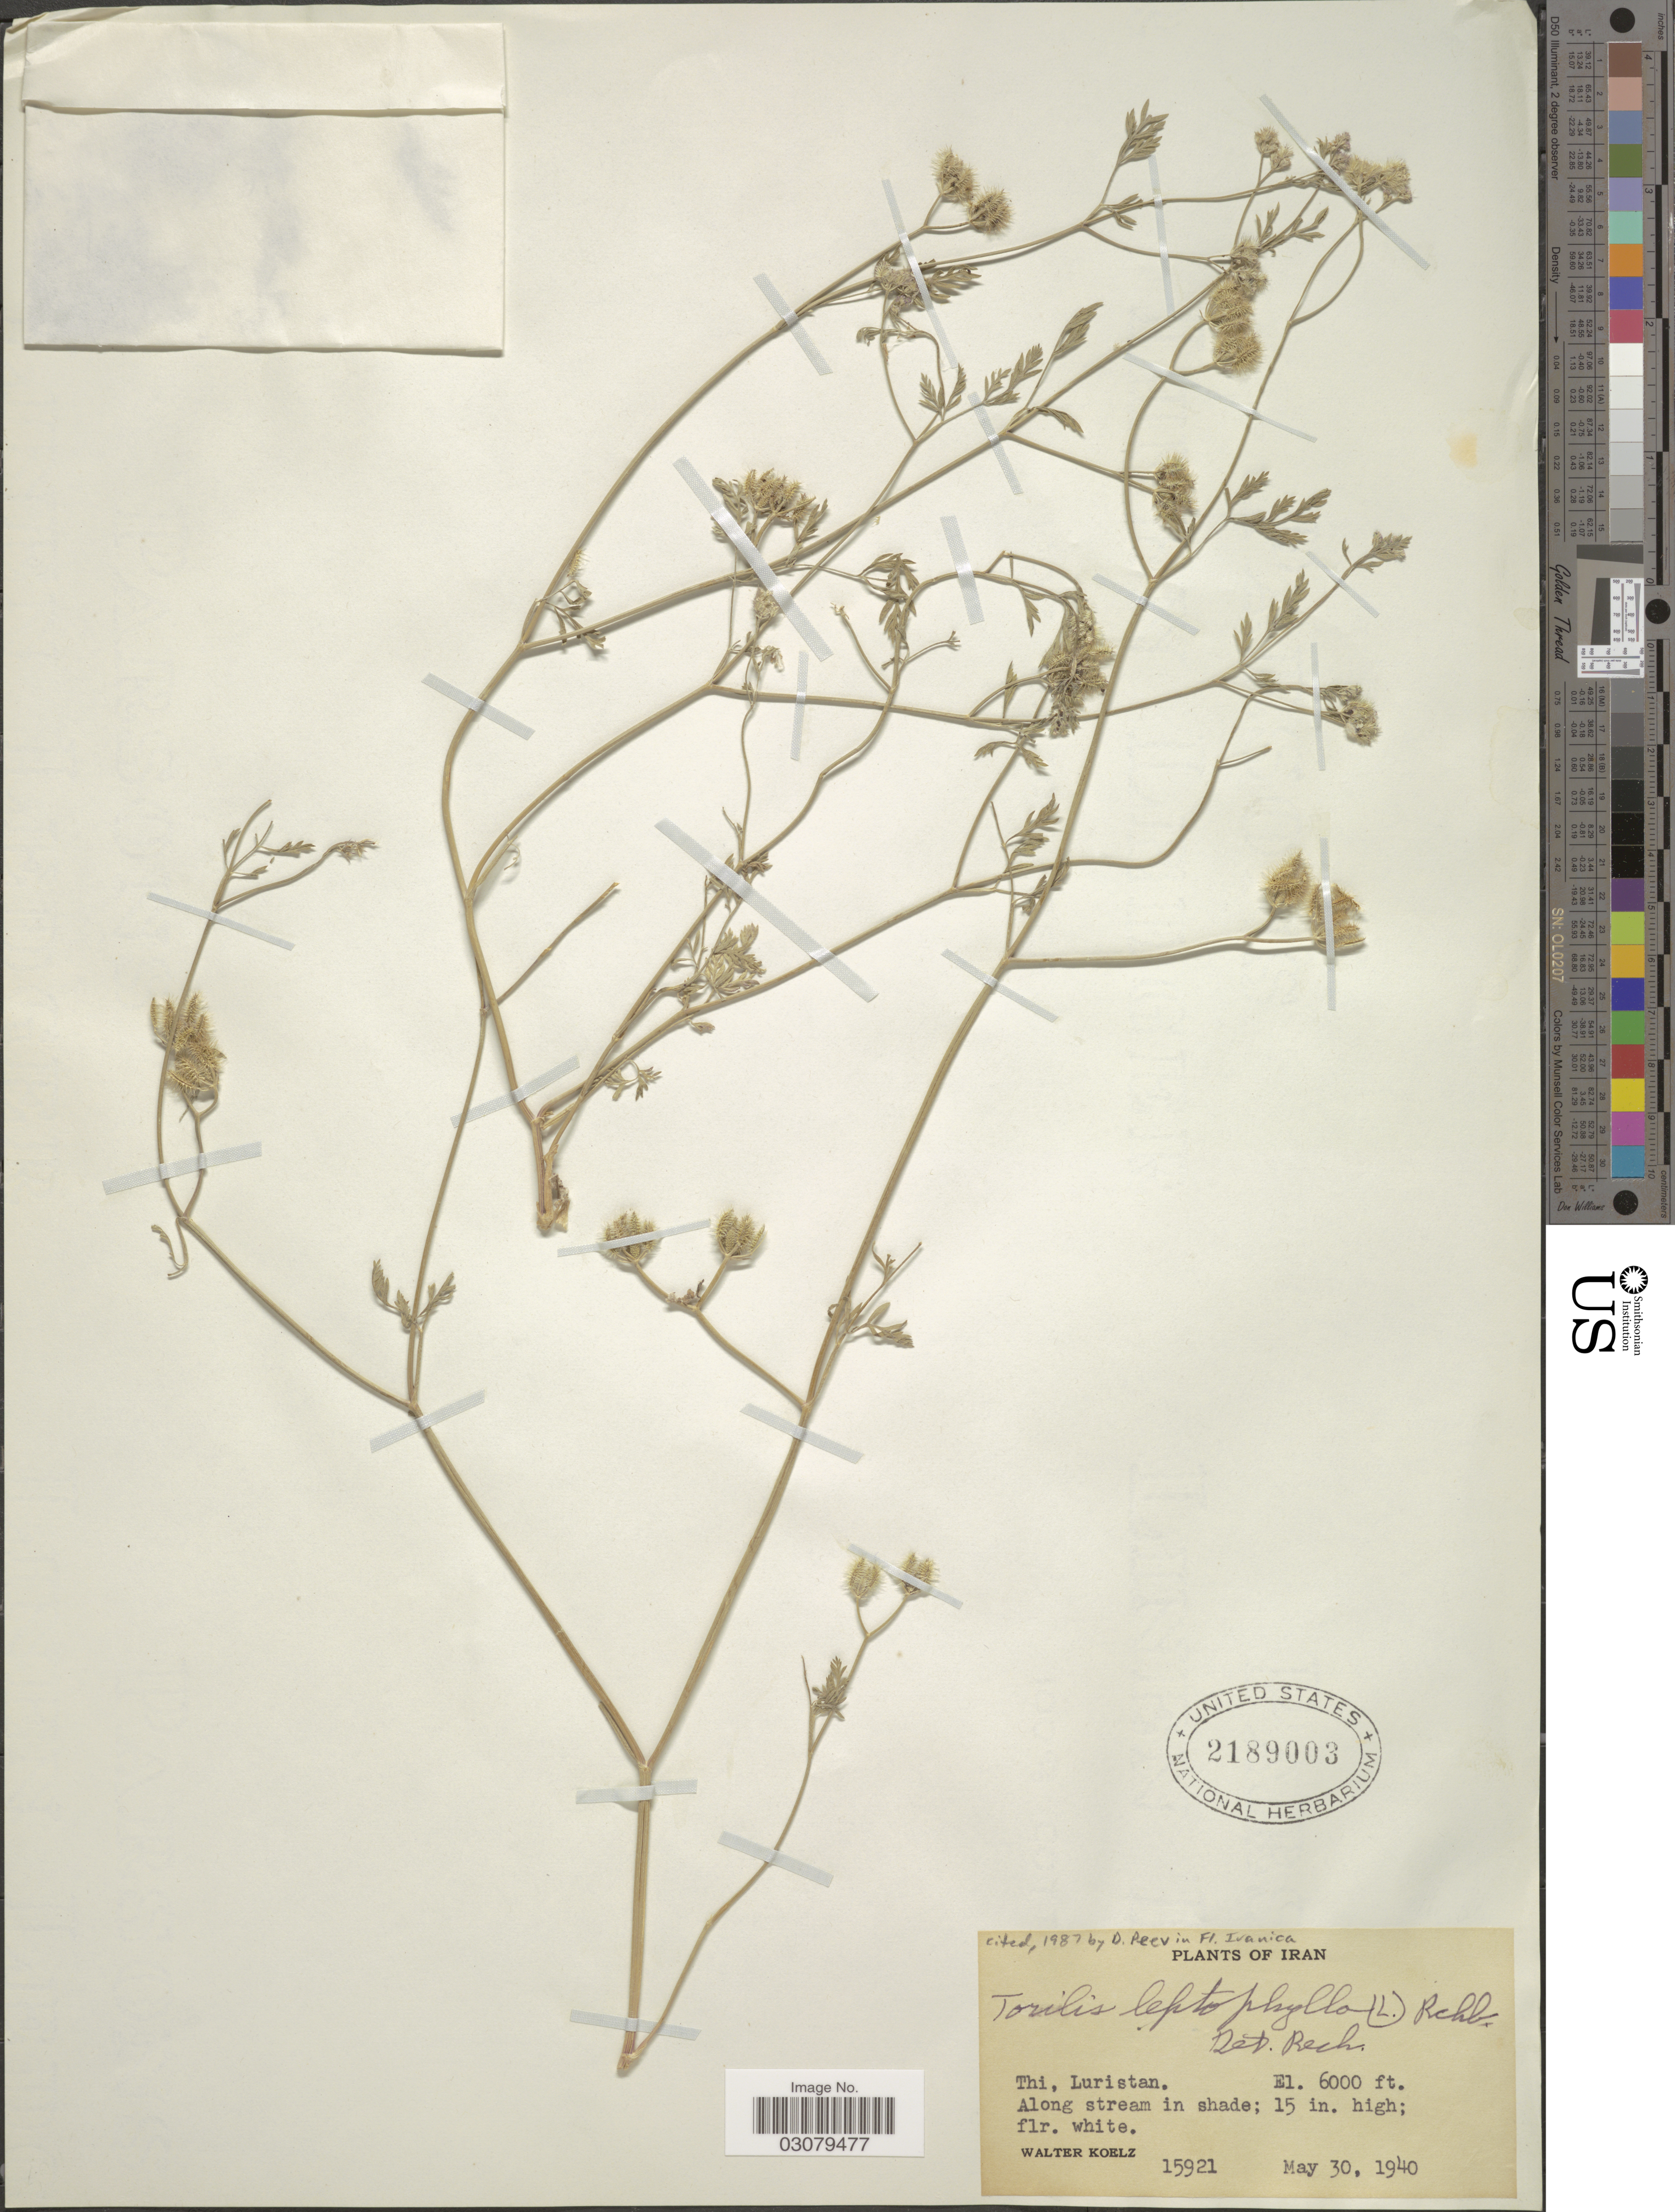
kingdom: Plantae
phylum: Tracheophyta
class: Magnoliopsida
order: Apiales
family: Apiaceae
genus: Torilis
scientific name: Torilis leptophylla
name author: (L.) Rchb. f.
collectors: W. N. Koelz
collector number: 15921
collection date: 1940-05-30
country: Iran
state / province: Lorestan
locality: Thi, Luristan.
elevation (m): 1829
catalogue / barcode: US 2189003